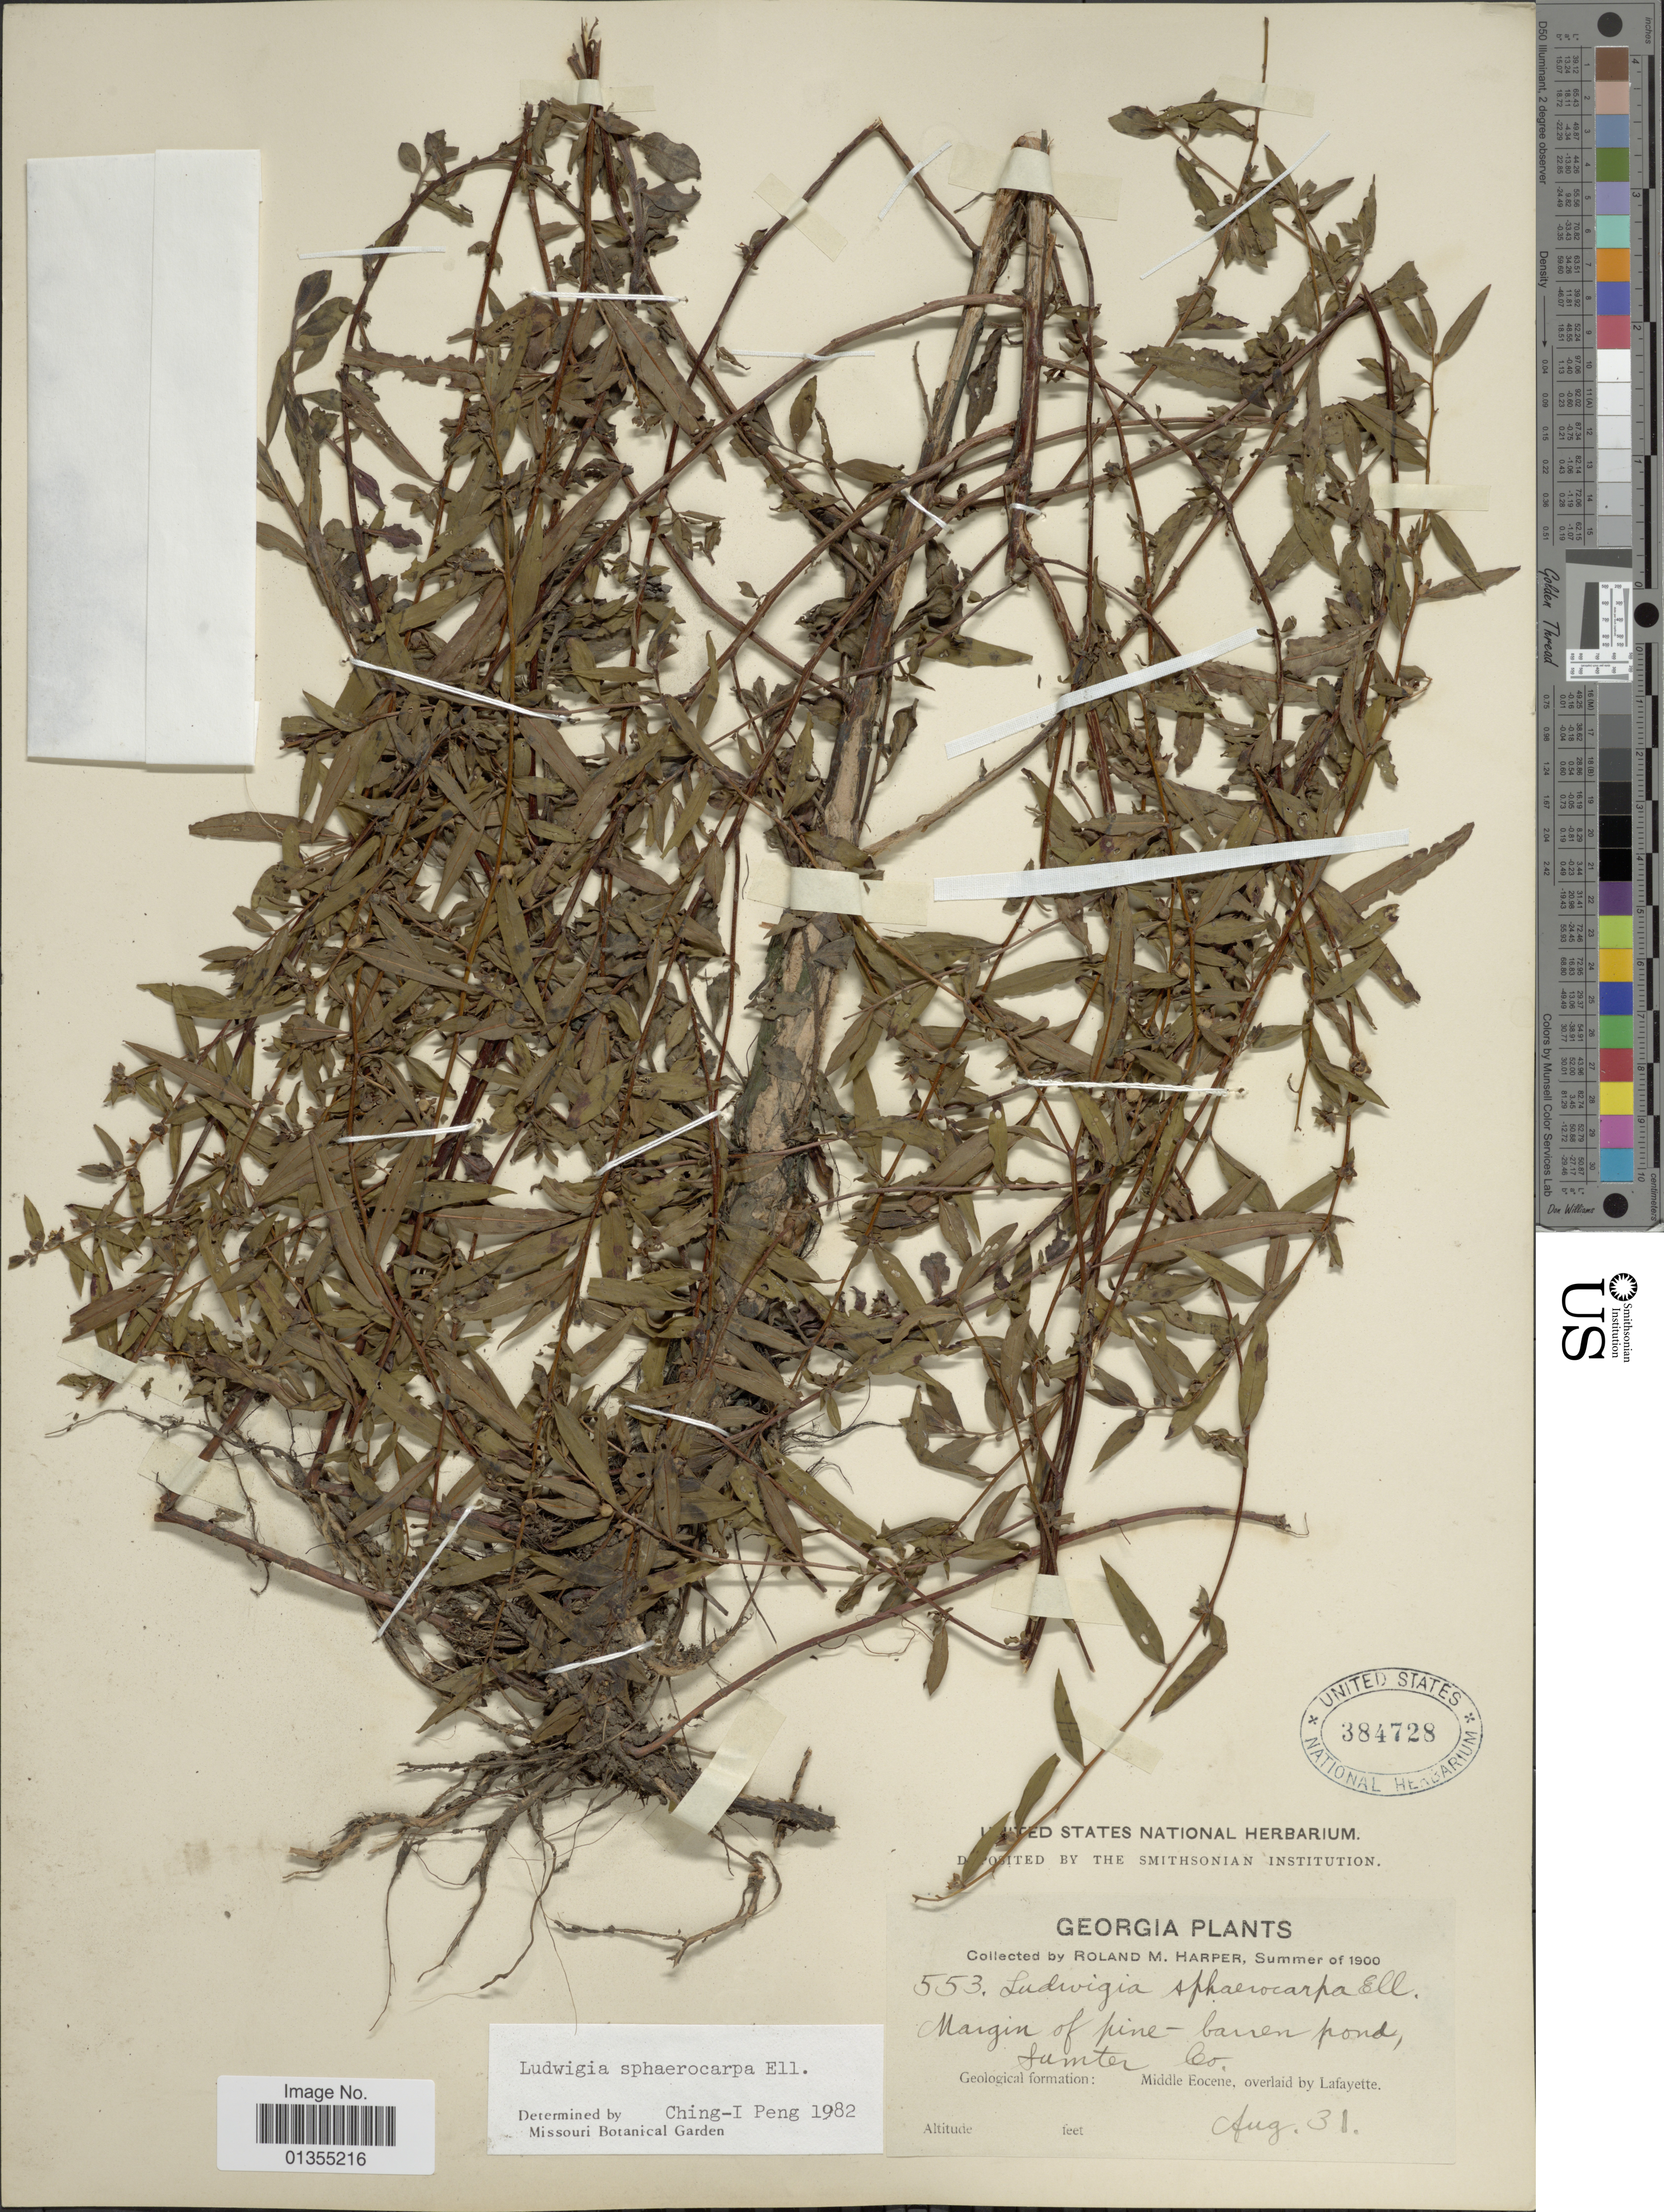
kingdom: Plantae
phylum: Tracheophyta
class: Magnoliopsida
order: Myrtales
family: Onagraceae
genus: Ludwigia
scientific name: Ludwigia sphaerocarpa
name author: Elliott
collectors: R. M. Harper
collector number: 553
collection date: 1900-08-31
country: United States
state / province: Georgia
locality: Margin of pine - barren pond, Sumter Co. Middle Eocene, overlaid by Lafayette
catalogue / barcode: US 384728